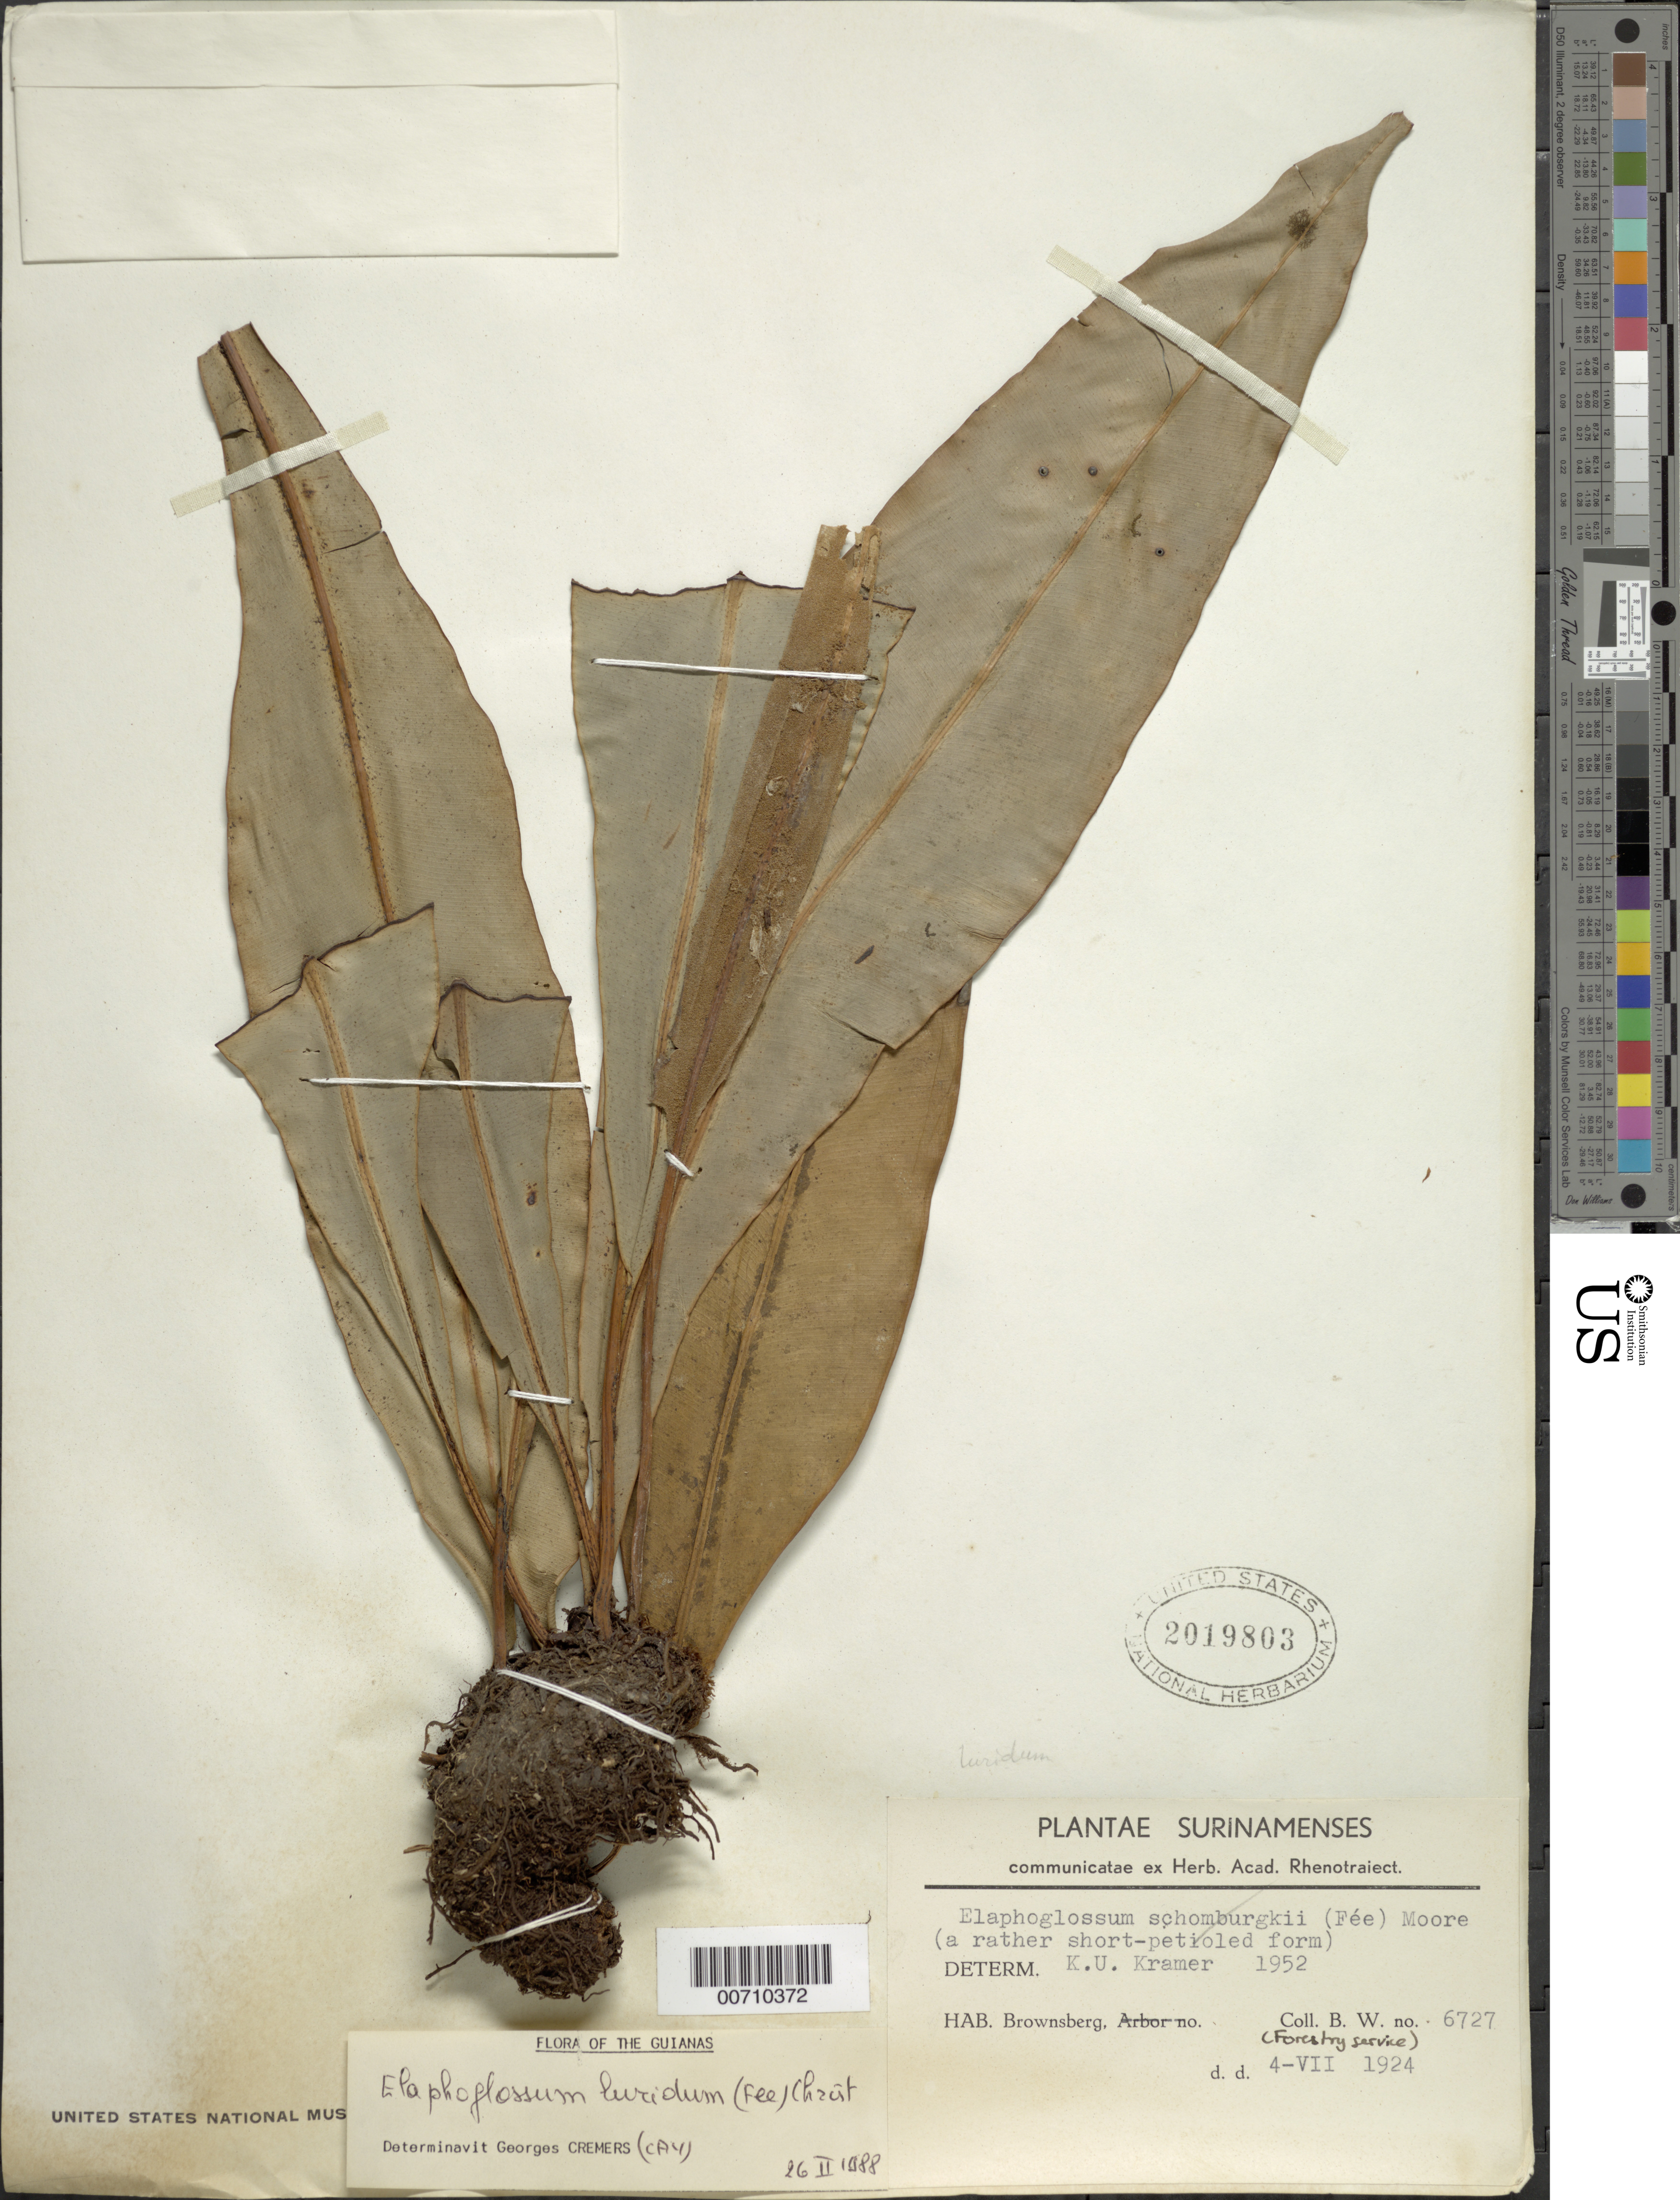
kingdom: Plantae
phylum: Tracheophyta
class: Polypodiopsida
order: Polypodiales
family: Dryopteridaceae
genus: Elaphoglossum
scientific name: Elaphoglossum luridum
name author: (Fée) Christ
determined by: Cremers, Georges A.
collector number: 6727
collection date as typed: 4-Jul-24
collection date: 1924-07-04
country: Suriname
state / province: Brokopondo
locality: Brownsberg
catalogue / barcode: US 2019803